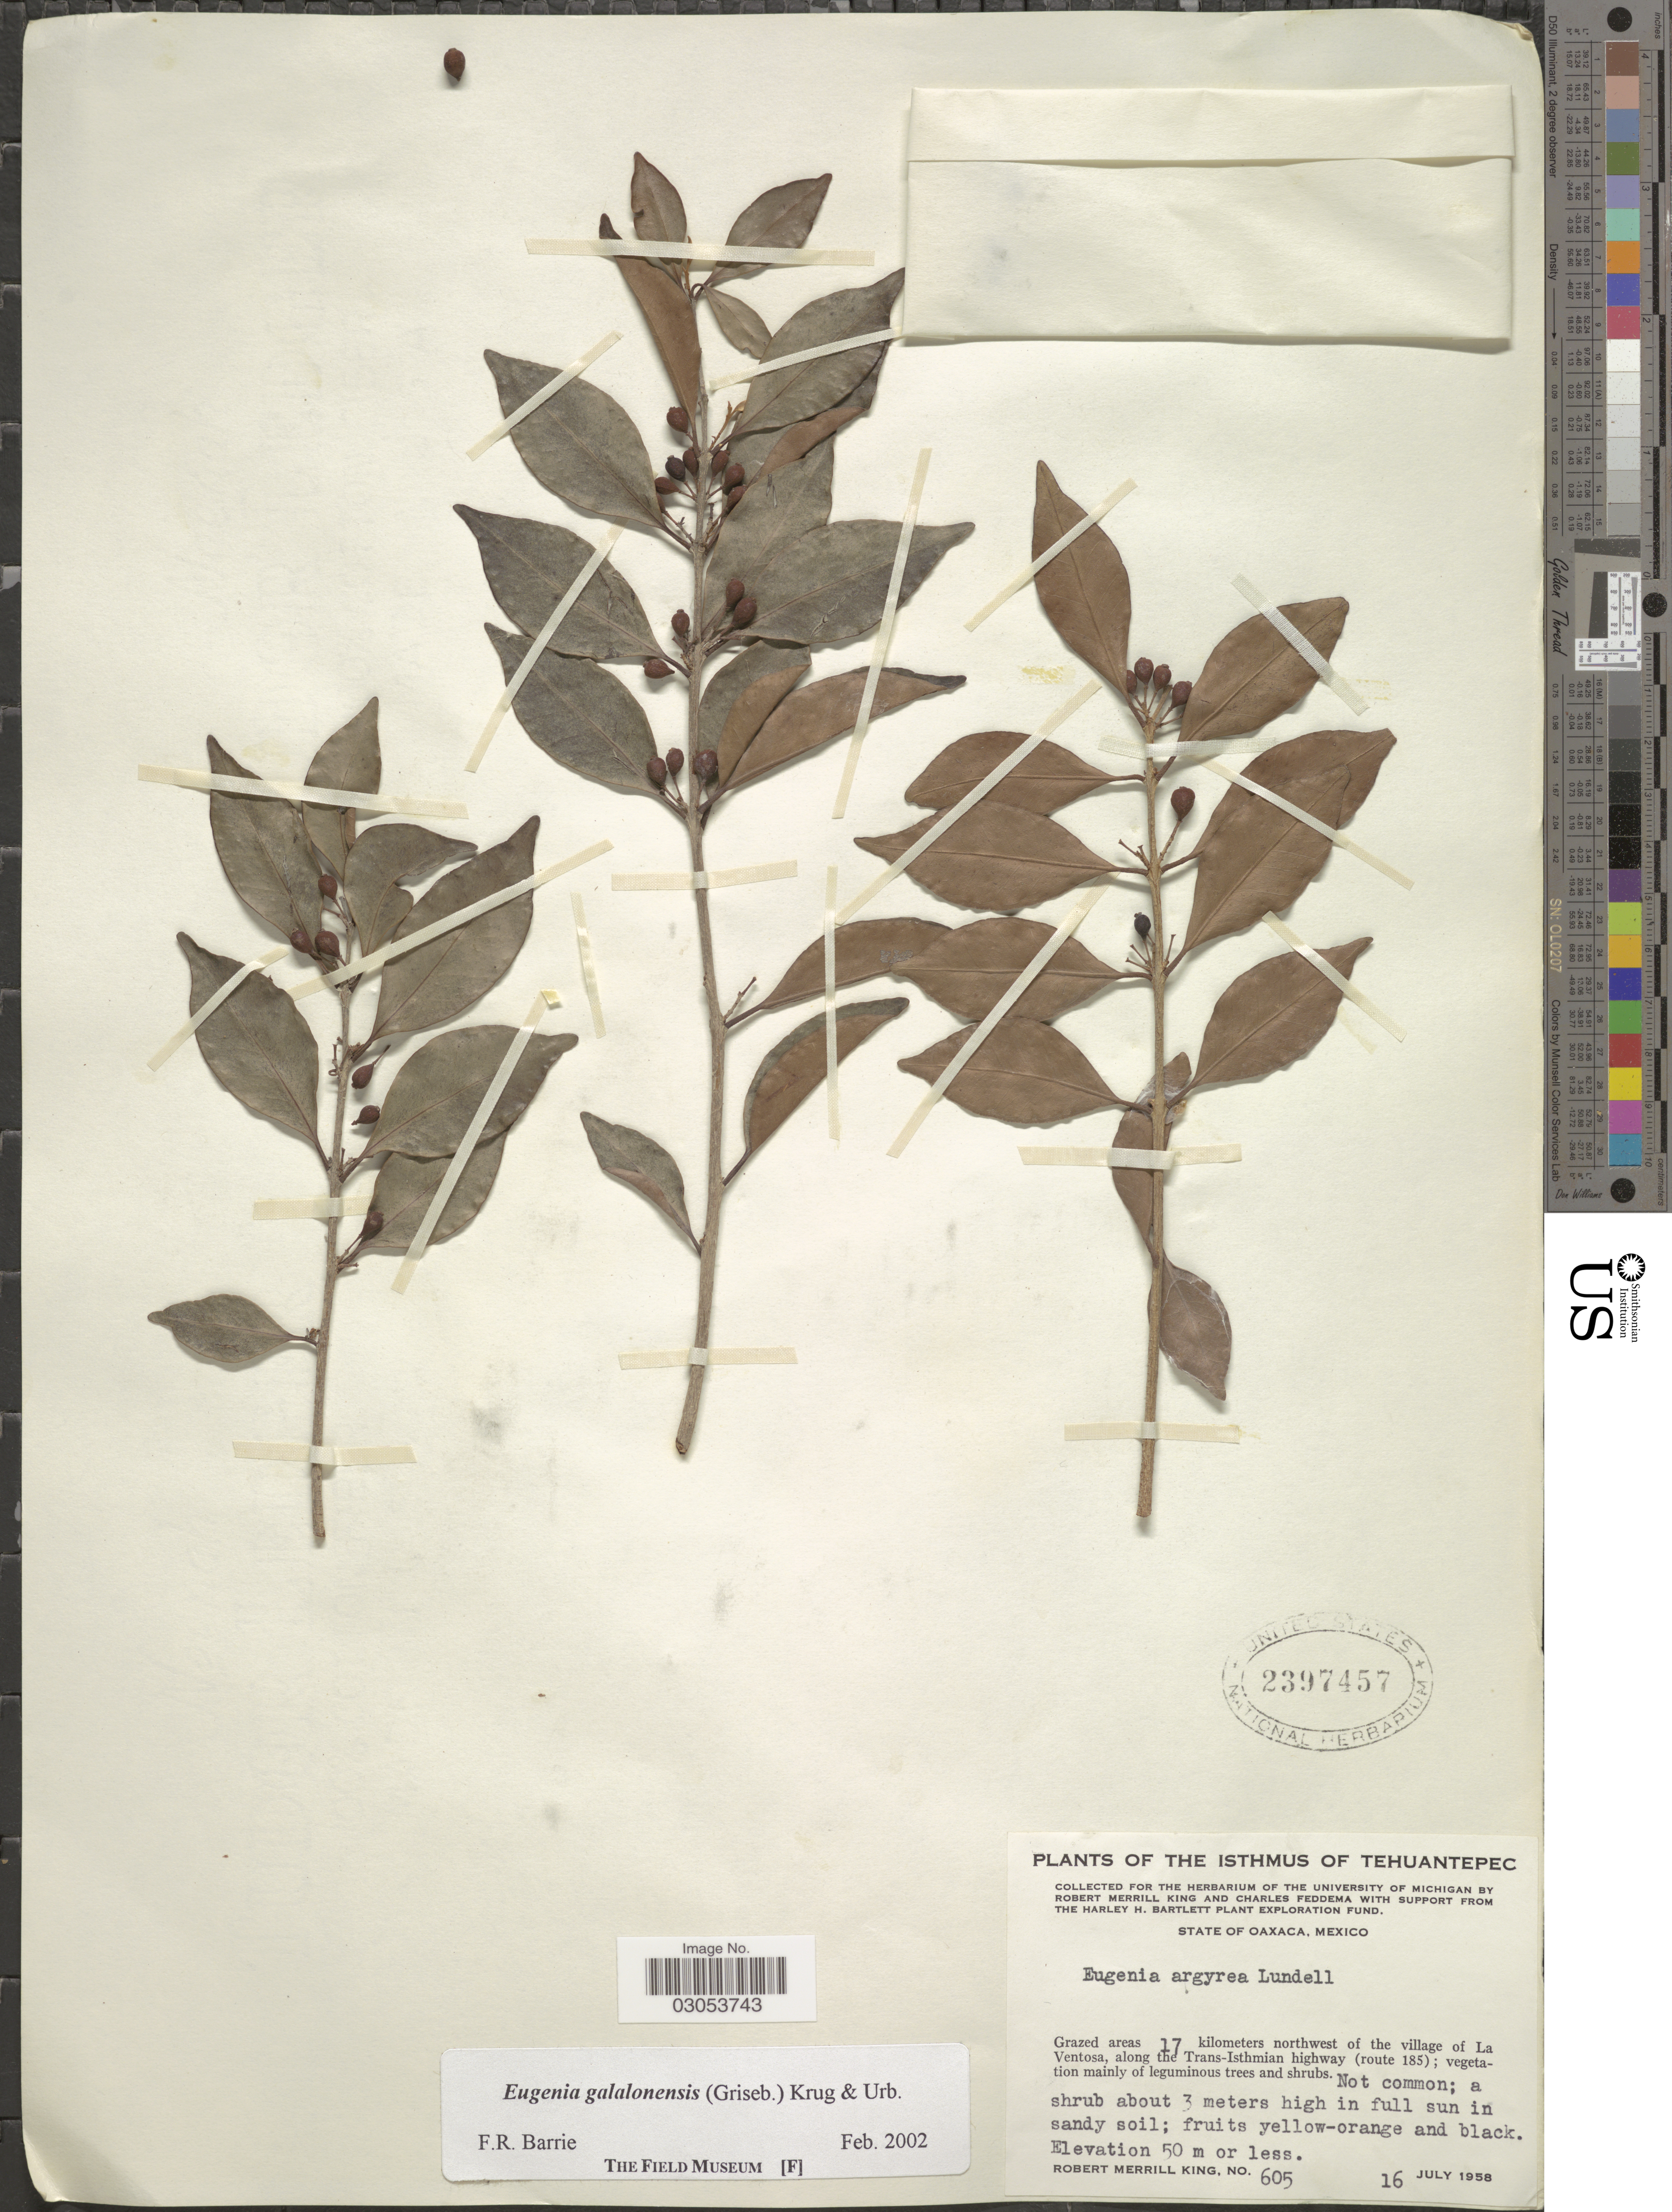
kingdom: Plantae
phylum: Tracheophyta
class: Magnoliopsida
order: Myrtales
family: Myrtaceae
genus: Eugenia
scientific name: Eugenia galalonensis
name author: (Griseb.) Krug & Urb.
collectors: R. M. King & C. Feddema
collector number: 605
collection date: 1958-07-16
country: Mexico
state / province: Oaxaca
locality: The Isthmus of Tehuantepec. Grazed areas 17 kilometers northwest of the village of La Ventosa, along the Trans-Isthmian highway (route 185).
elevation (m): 50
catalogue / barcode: US 2397457